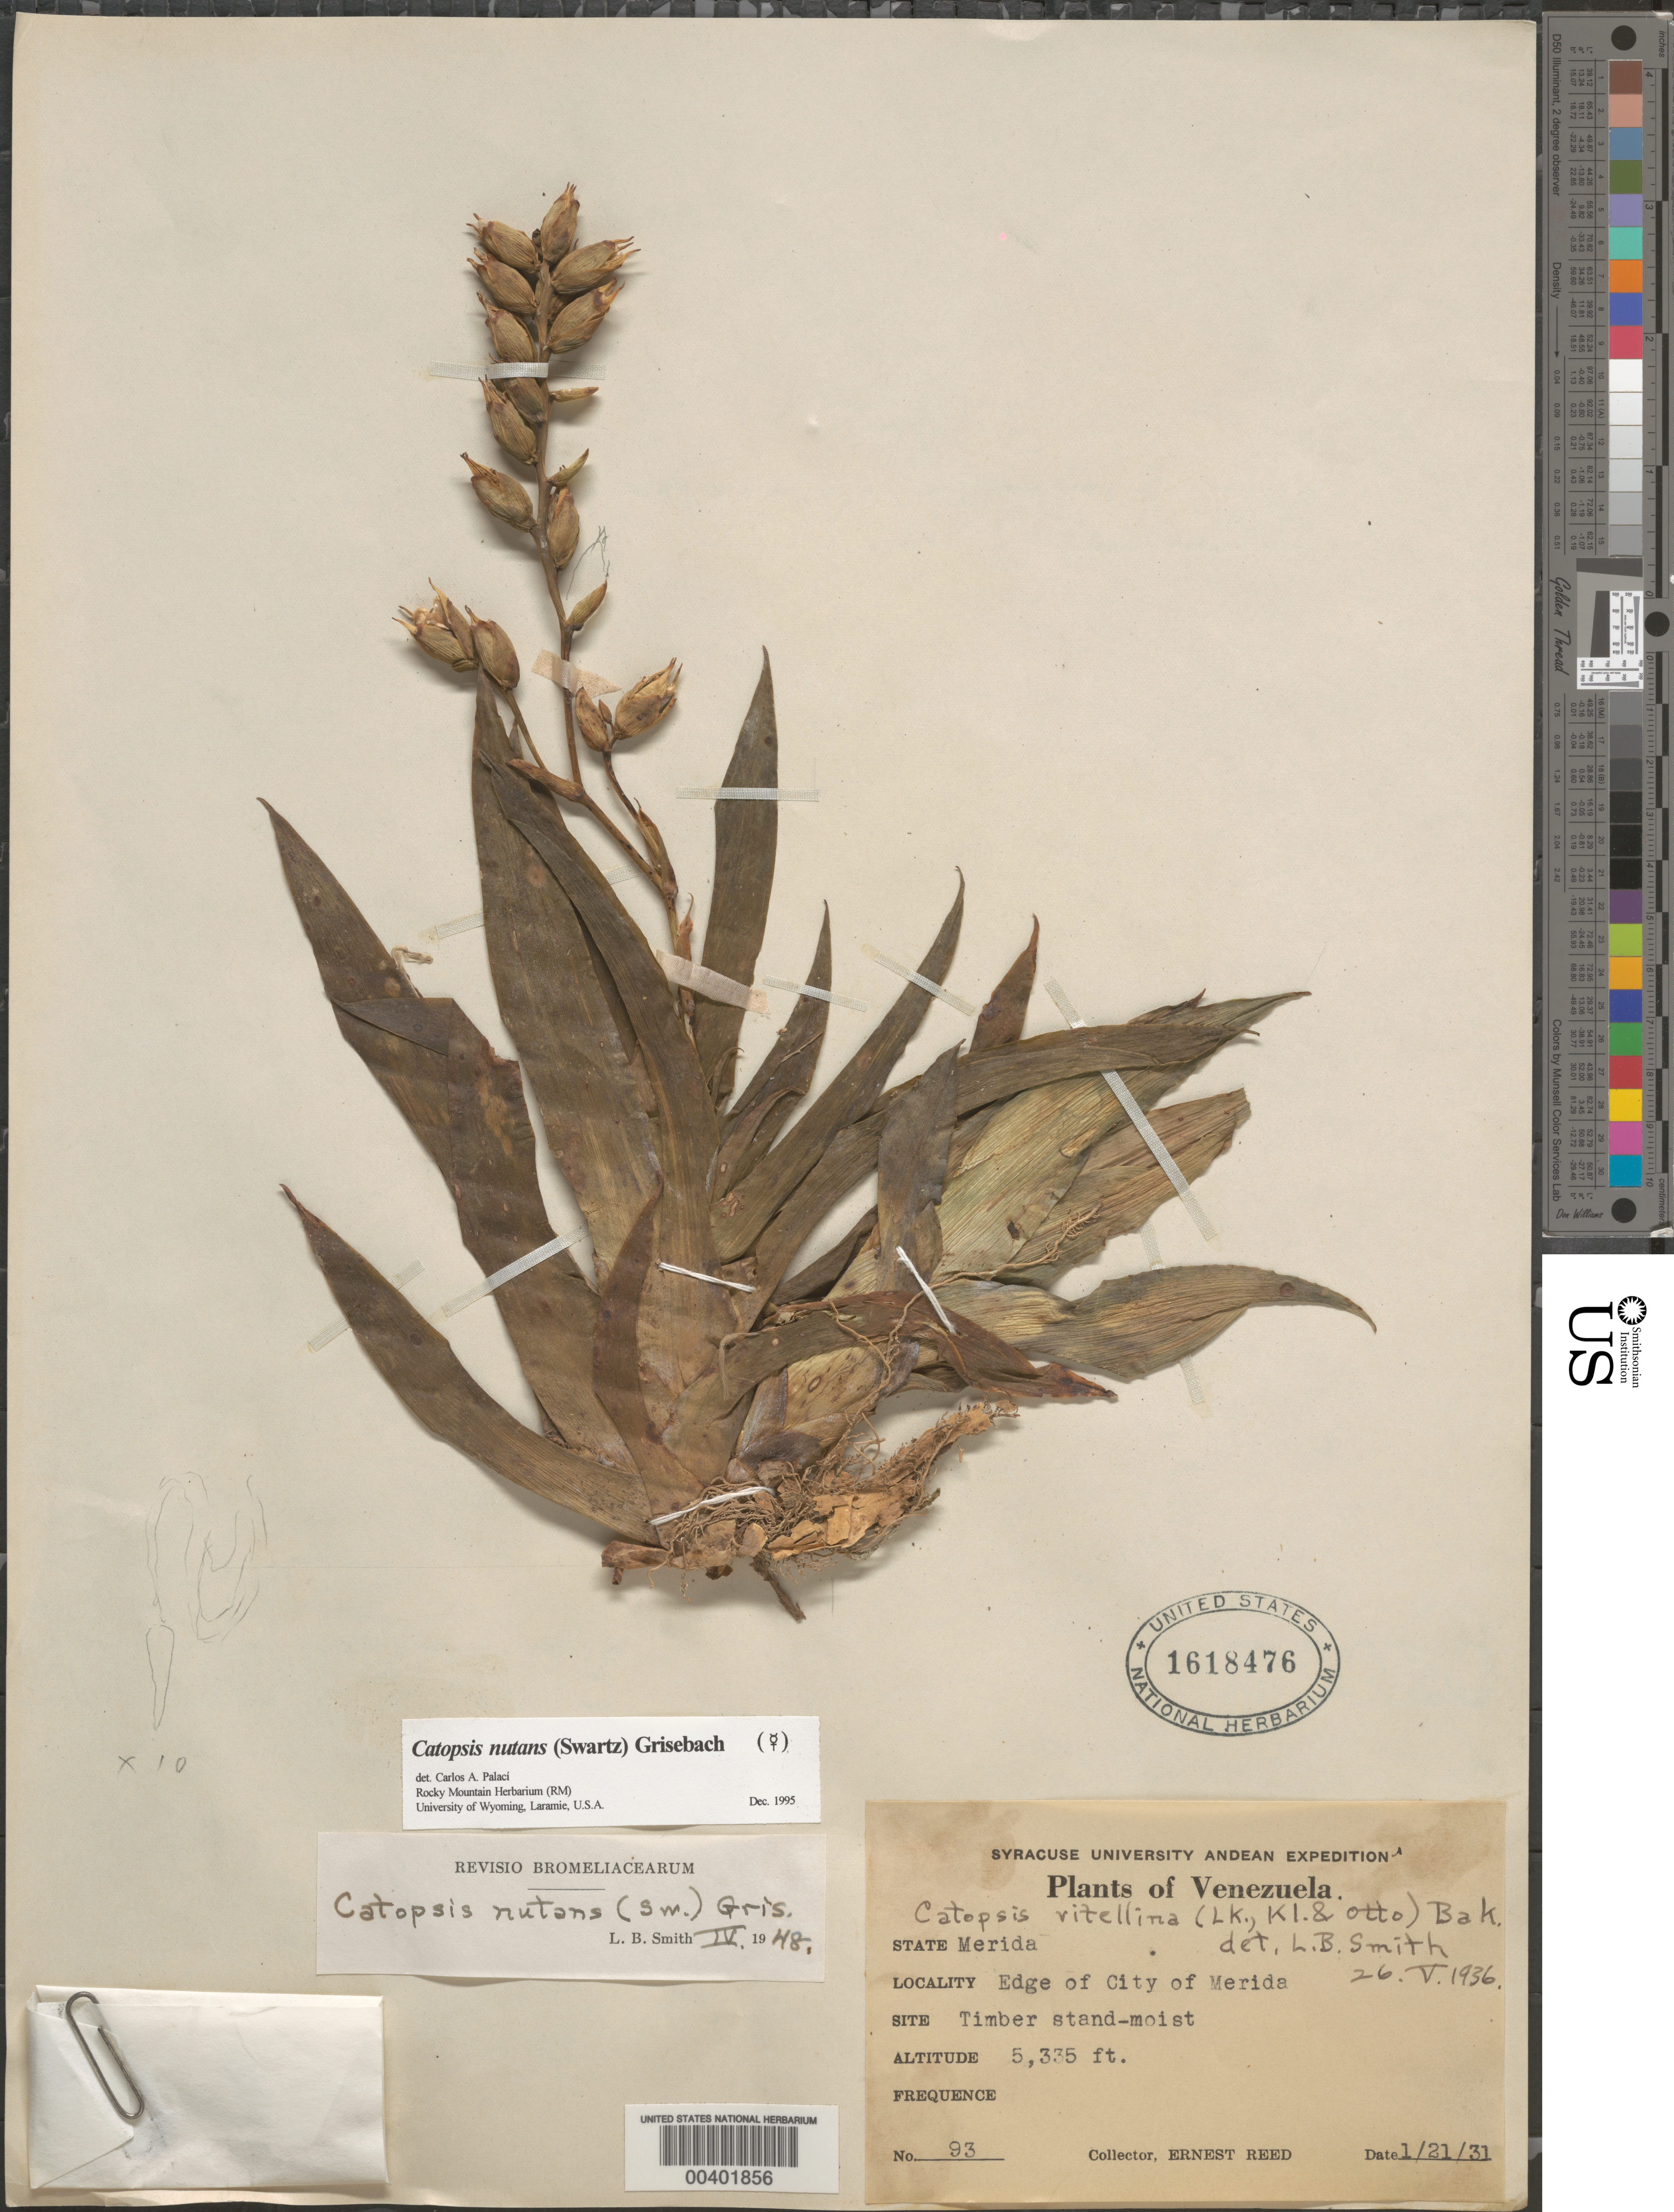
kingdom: Plantae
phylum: Tracheophyta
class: Liliopsida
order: Poales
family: Bromeliaceae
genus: Catopsis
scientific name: Catopsis nutans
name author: (Sw.) Griseb.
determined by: Smith, Lyman B., (US), NMNH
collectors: E. Reed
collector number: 93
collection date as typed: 21 Jan 1931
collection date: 1931-01-21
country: Venezuela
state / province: Mérida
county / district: Libertador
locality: Edge of City of Mérida Merida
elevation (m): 1626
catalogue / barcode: US 1618476